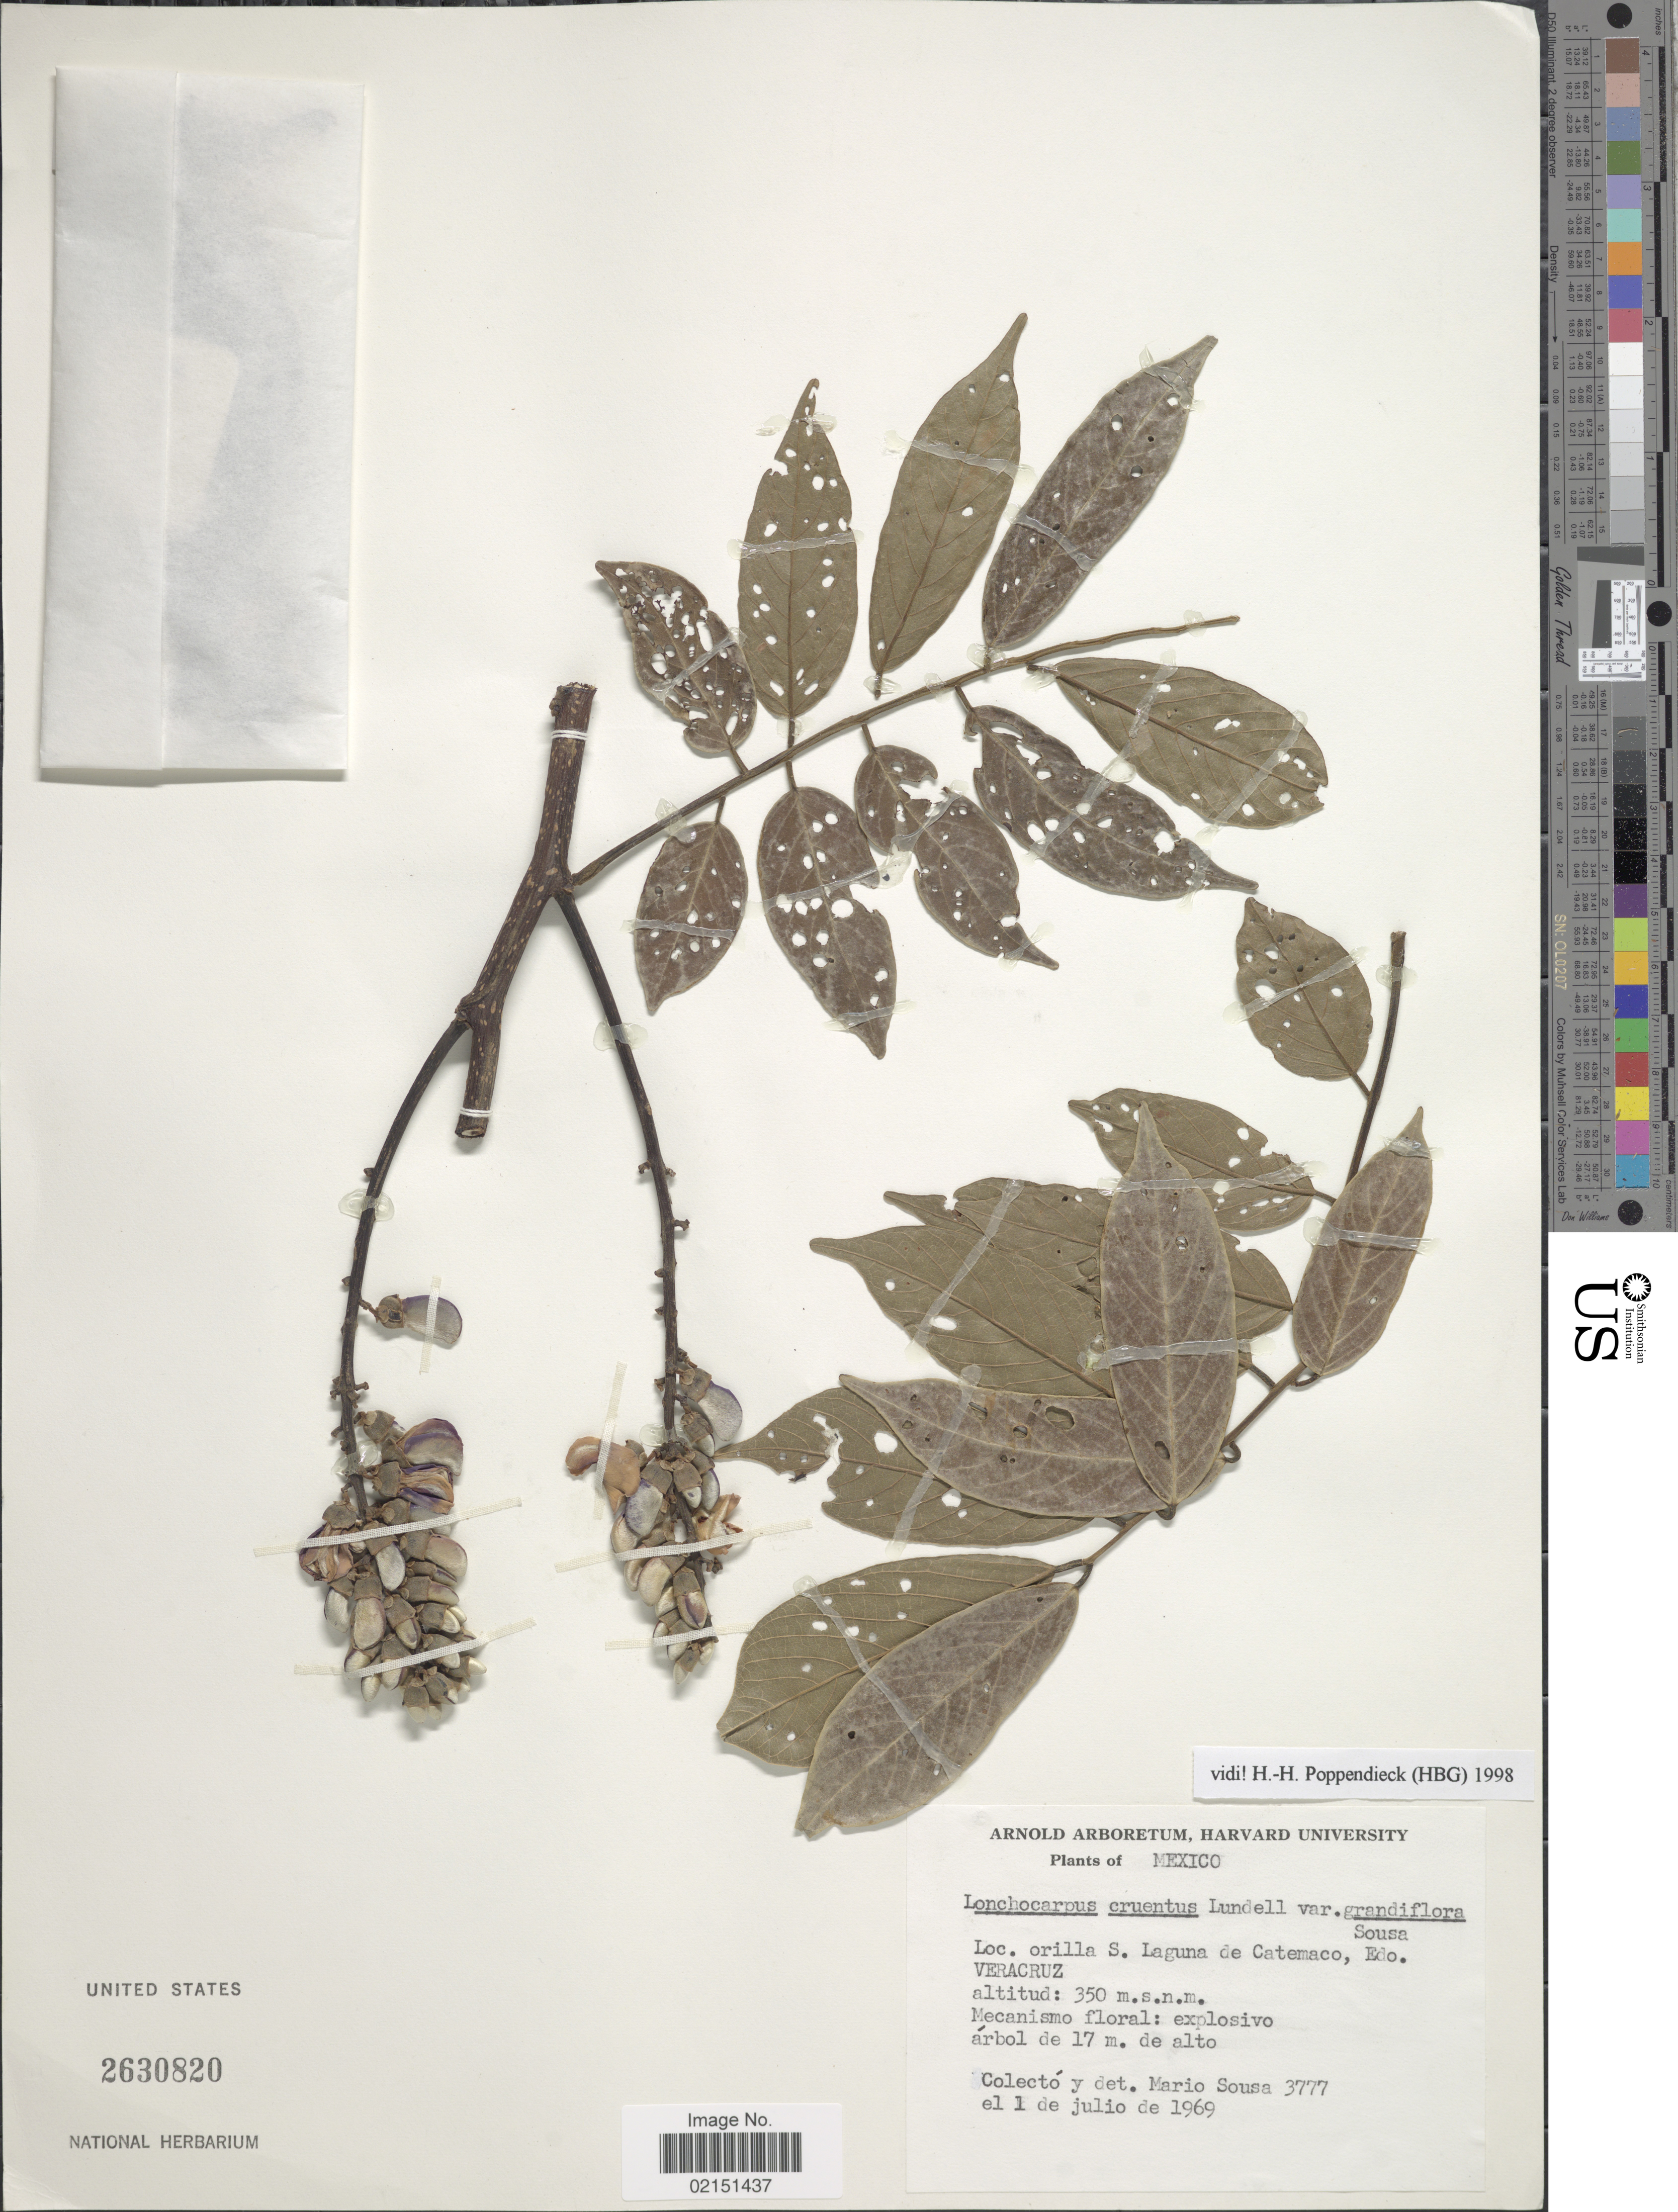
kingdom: Plantae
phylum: Tracheophyta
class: Magnoliopsida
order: Fabales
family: Fabaceae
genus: Lonchocarpus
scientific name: Lonchocarpus cruentus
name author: Lundell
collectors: M. Sousa S.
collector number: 3777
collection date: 1969-07-01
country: Mexico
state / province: Veracruz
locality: Orilla S. Laguna de Catemaco, Edo. Veracruz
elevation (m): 350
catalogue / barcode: US 2630820